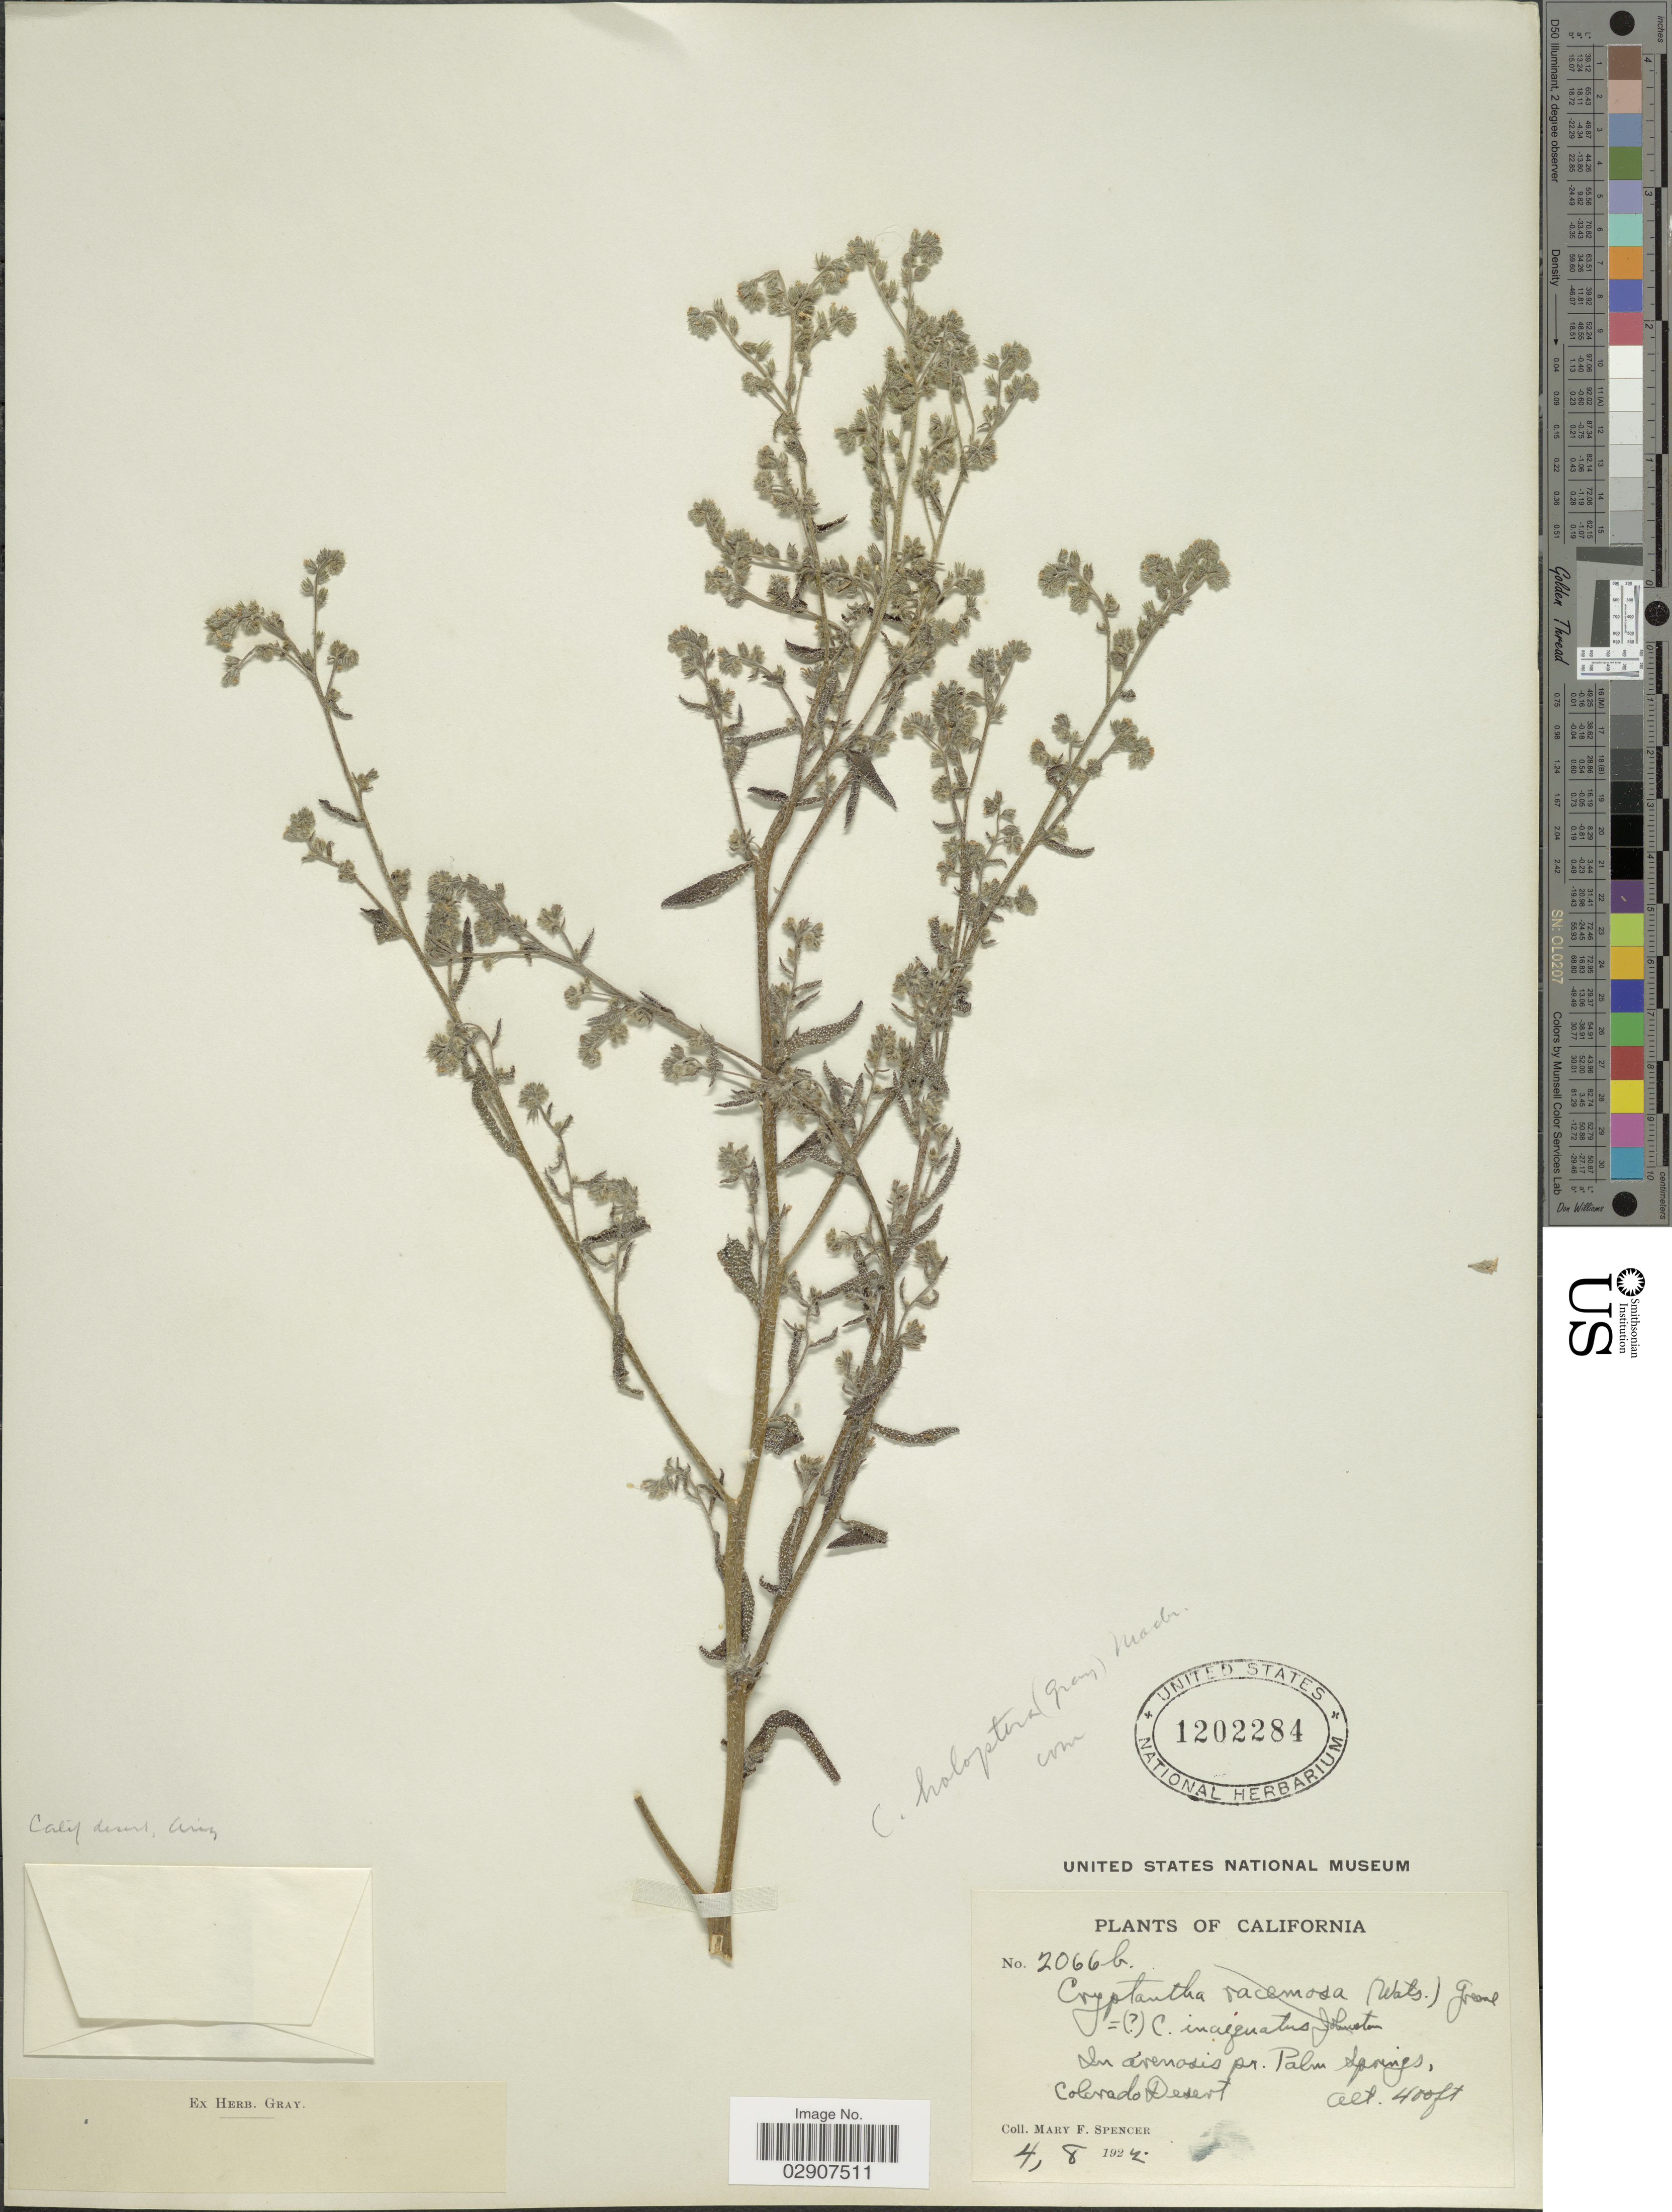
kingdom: Plantae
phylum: Tracheophyta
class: Magnoliopsida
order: Boraginales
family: Boraginaceae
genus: Cryptantha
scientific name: Cryptantha holoptera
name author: (A. Gray) J.F. Macbr.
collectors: M. Spencer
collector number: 2066b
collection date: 1922-04-08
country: United States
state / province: California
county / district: Riverside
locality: Colorado Desert, Palm Springs.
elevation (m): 122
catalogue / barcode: US 1202284